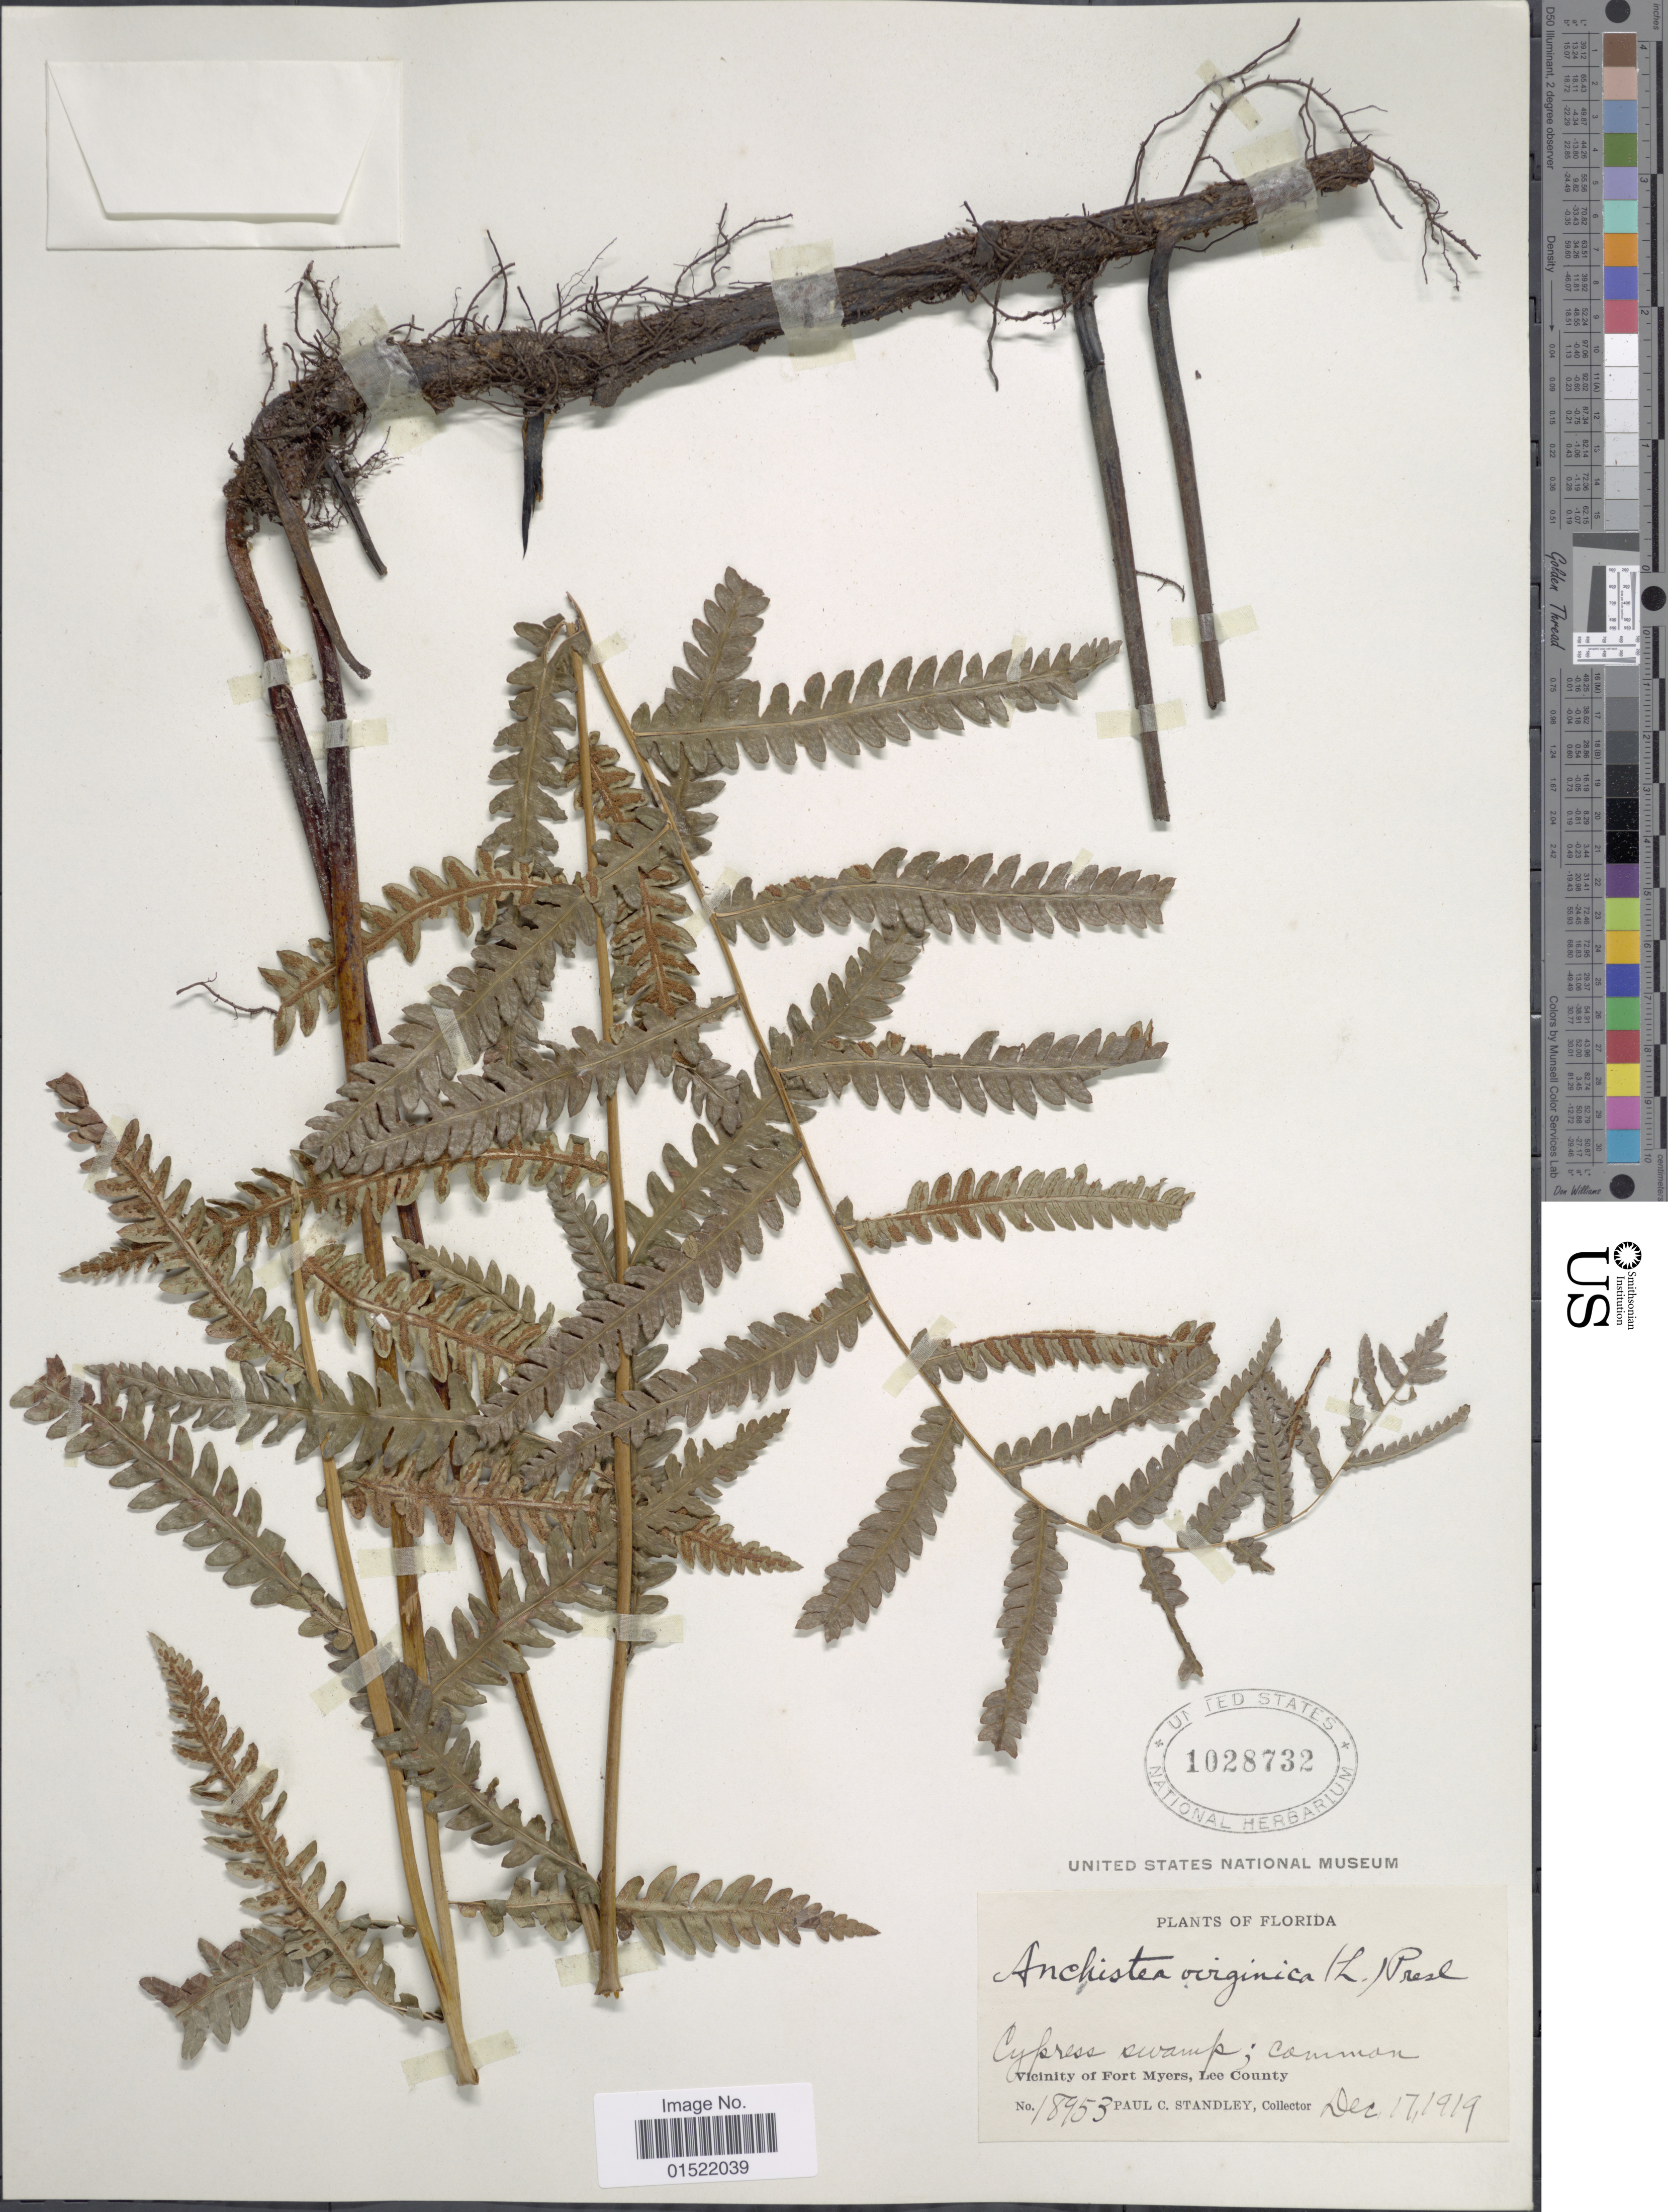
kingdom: Plantae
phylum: Tracheophyta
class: Polypodiopsida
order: Polypodiales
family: Blechnaceae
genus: Woodwardia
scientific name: Woodwardia virginica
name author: (L.) R.M. Sm.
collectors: Standley, Paul Carpenter, Steyermark, Julian Alfred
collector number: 18953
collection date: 1919-12-17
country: United States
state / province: Florida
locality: Cypress swamp, Vicinity of Fort Myers, Lee County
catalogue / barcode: US 1028732